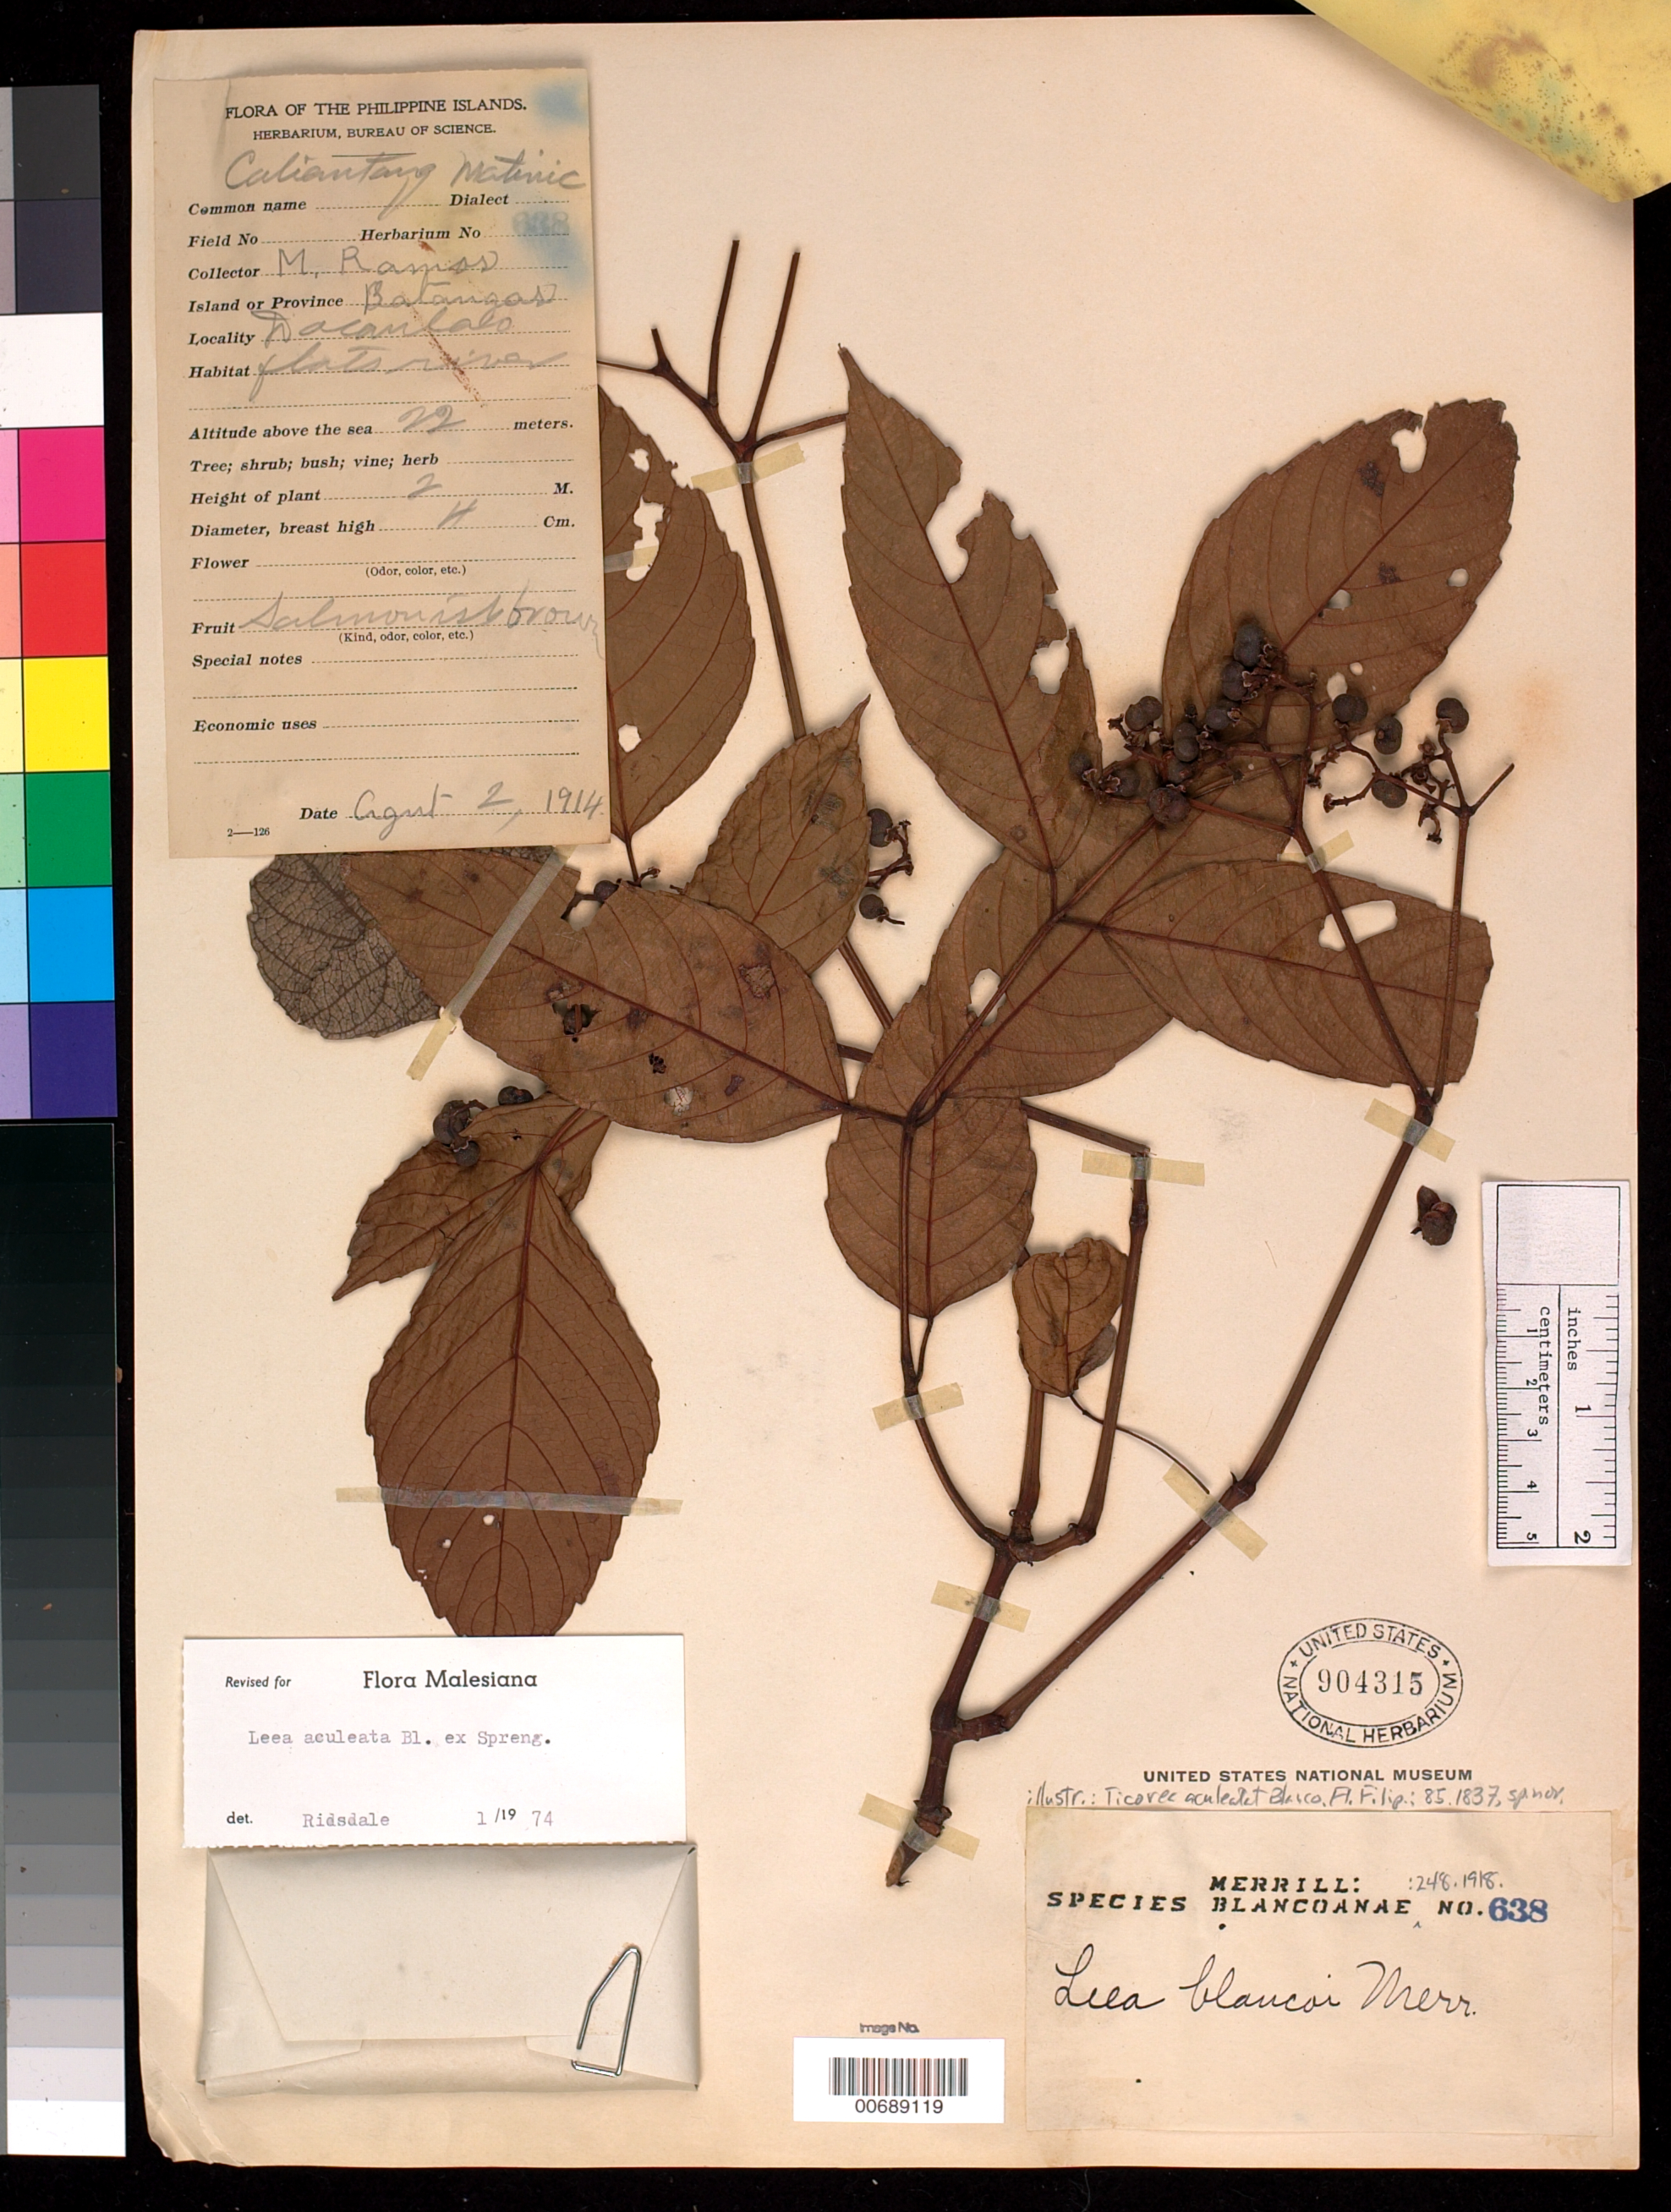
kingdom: Plantae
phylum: Tracheophyta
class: Magnoliopsida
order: Vitales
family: Vitaceae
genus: Leea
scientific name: Leea aculeata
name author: Blume ex Spreng.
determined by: Ridsdale, C. E.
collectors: M. Ramos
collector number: Sp. Blancoan. 0638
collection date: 1914-08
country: Philippines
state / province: Calabarzon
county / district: Batangas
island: Luzon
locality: Dalacanlao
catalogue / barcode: US 904315